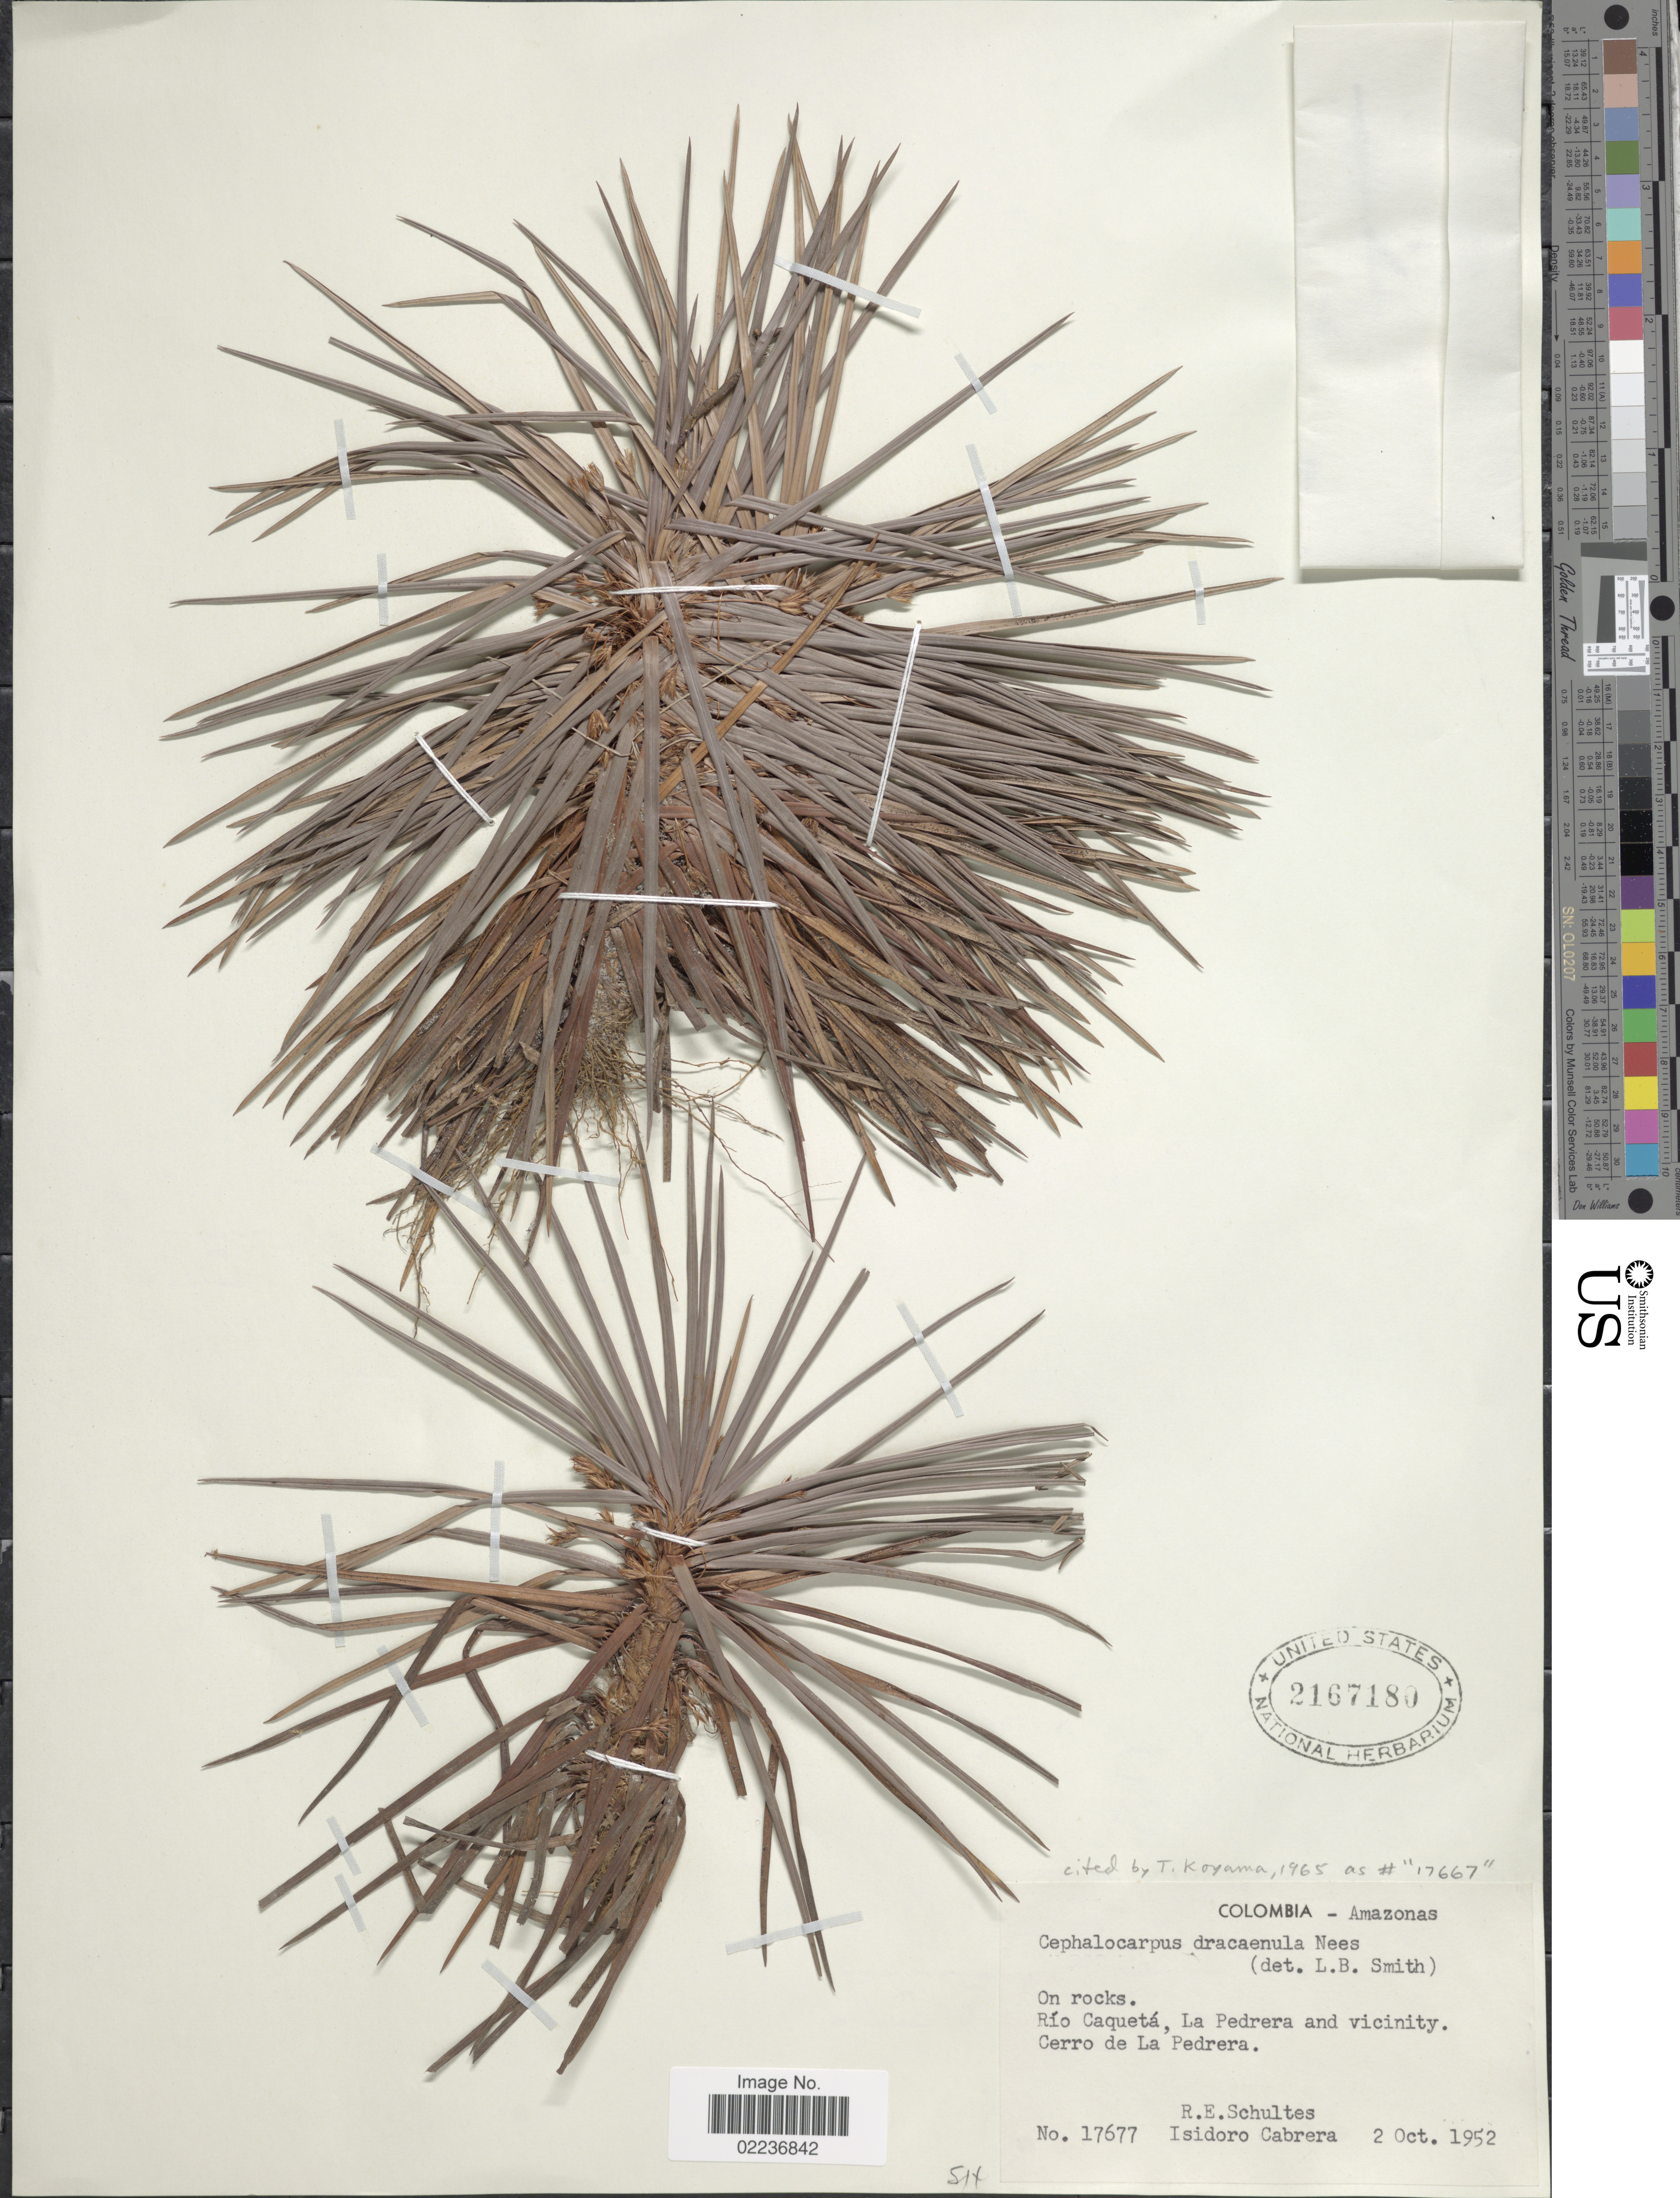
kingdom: Plantae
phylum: Tracheophyta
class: Liliopsida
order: Poales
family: Cyperaceae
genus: Cephalocarpus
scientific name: Cephalocarpus dracaenula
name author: Nees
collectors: R. E. Schultes & I. Cabrera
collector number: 17677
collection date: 1952-10-02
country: Colombia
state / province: Amazônas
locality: On rocks, Rio Caqueta, La Pedrera and vicinity, Cerro de La Pedrera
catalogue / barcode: US 2167180